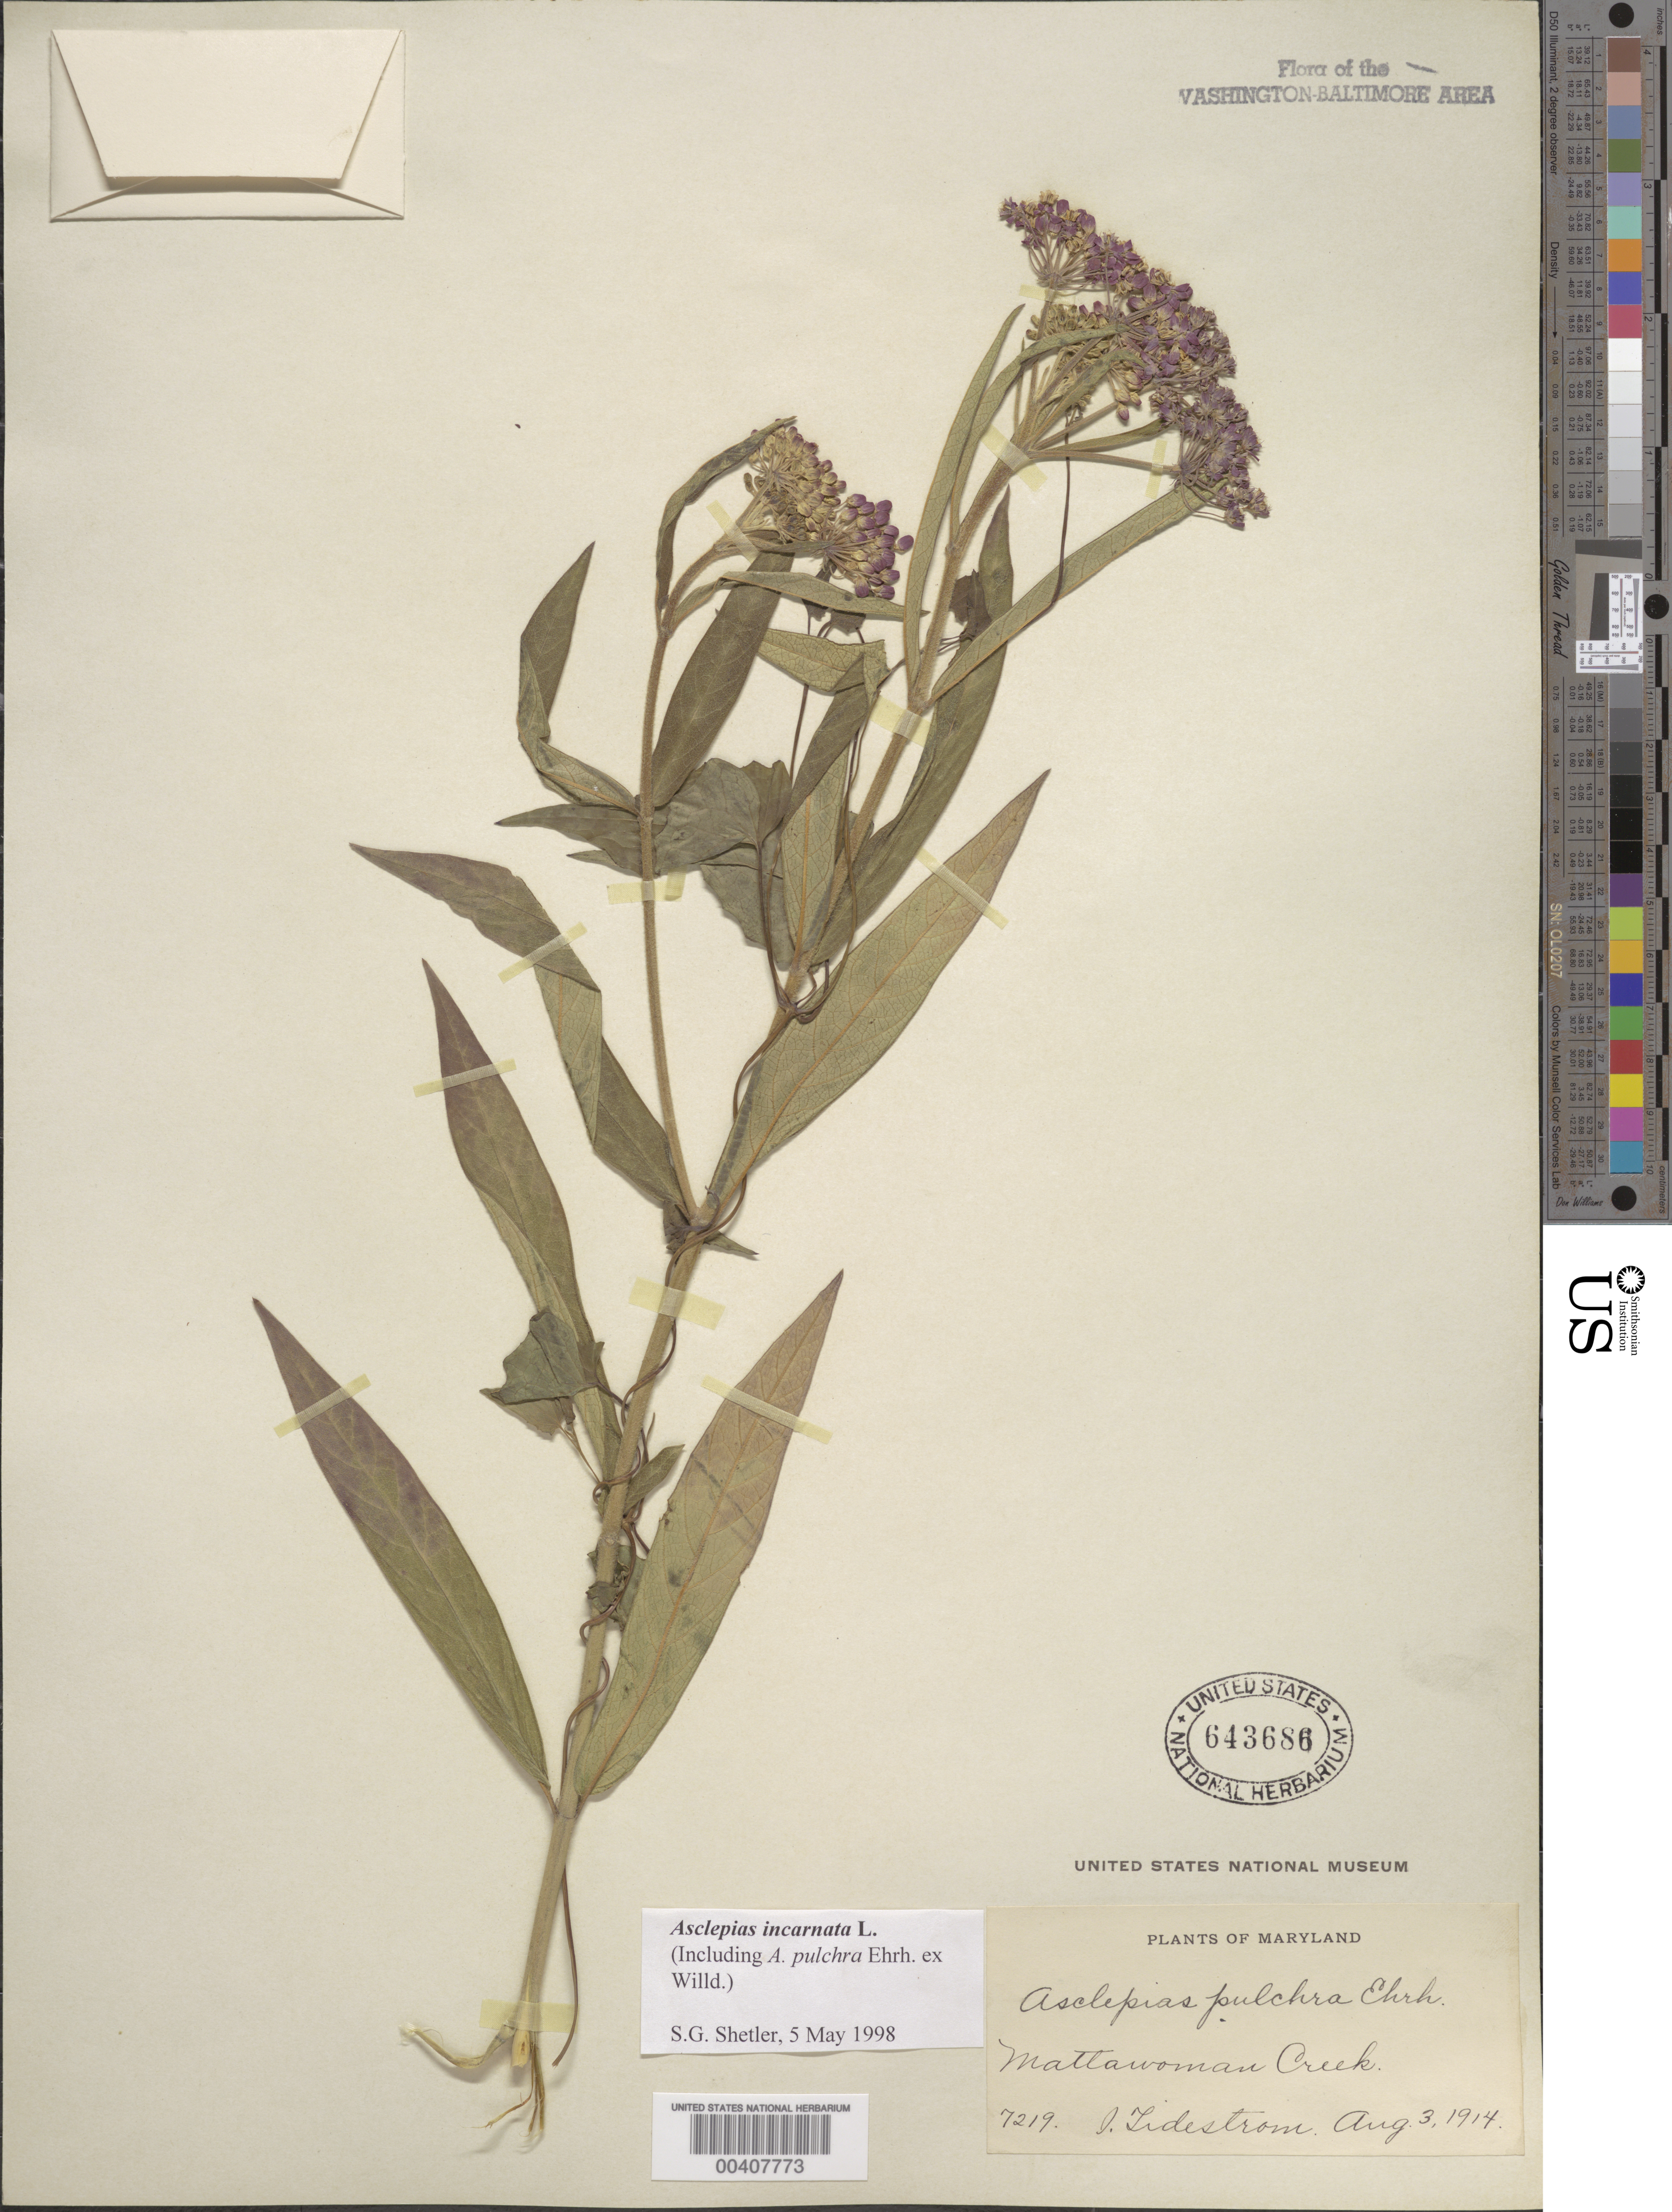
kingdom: Plantae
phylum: Tracheophyta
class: Magnoliopsida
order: Gentianales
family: Apocynaceae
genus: Asclepias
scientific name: Asclepias incarnata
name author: L.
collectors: I. F. Tidestrom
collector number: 7219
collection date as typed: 03 Aug 1914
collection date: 1914-08-03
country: United States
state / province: Maryland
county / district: Charles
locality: Mattawoman Creek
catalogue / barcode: US 643686